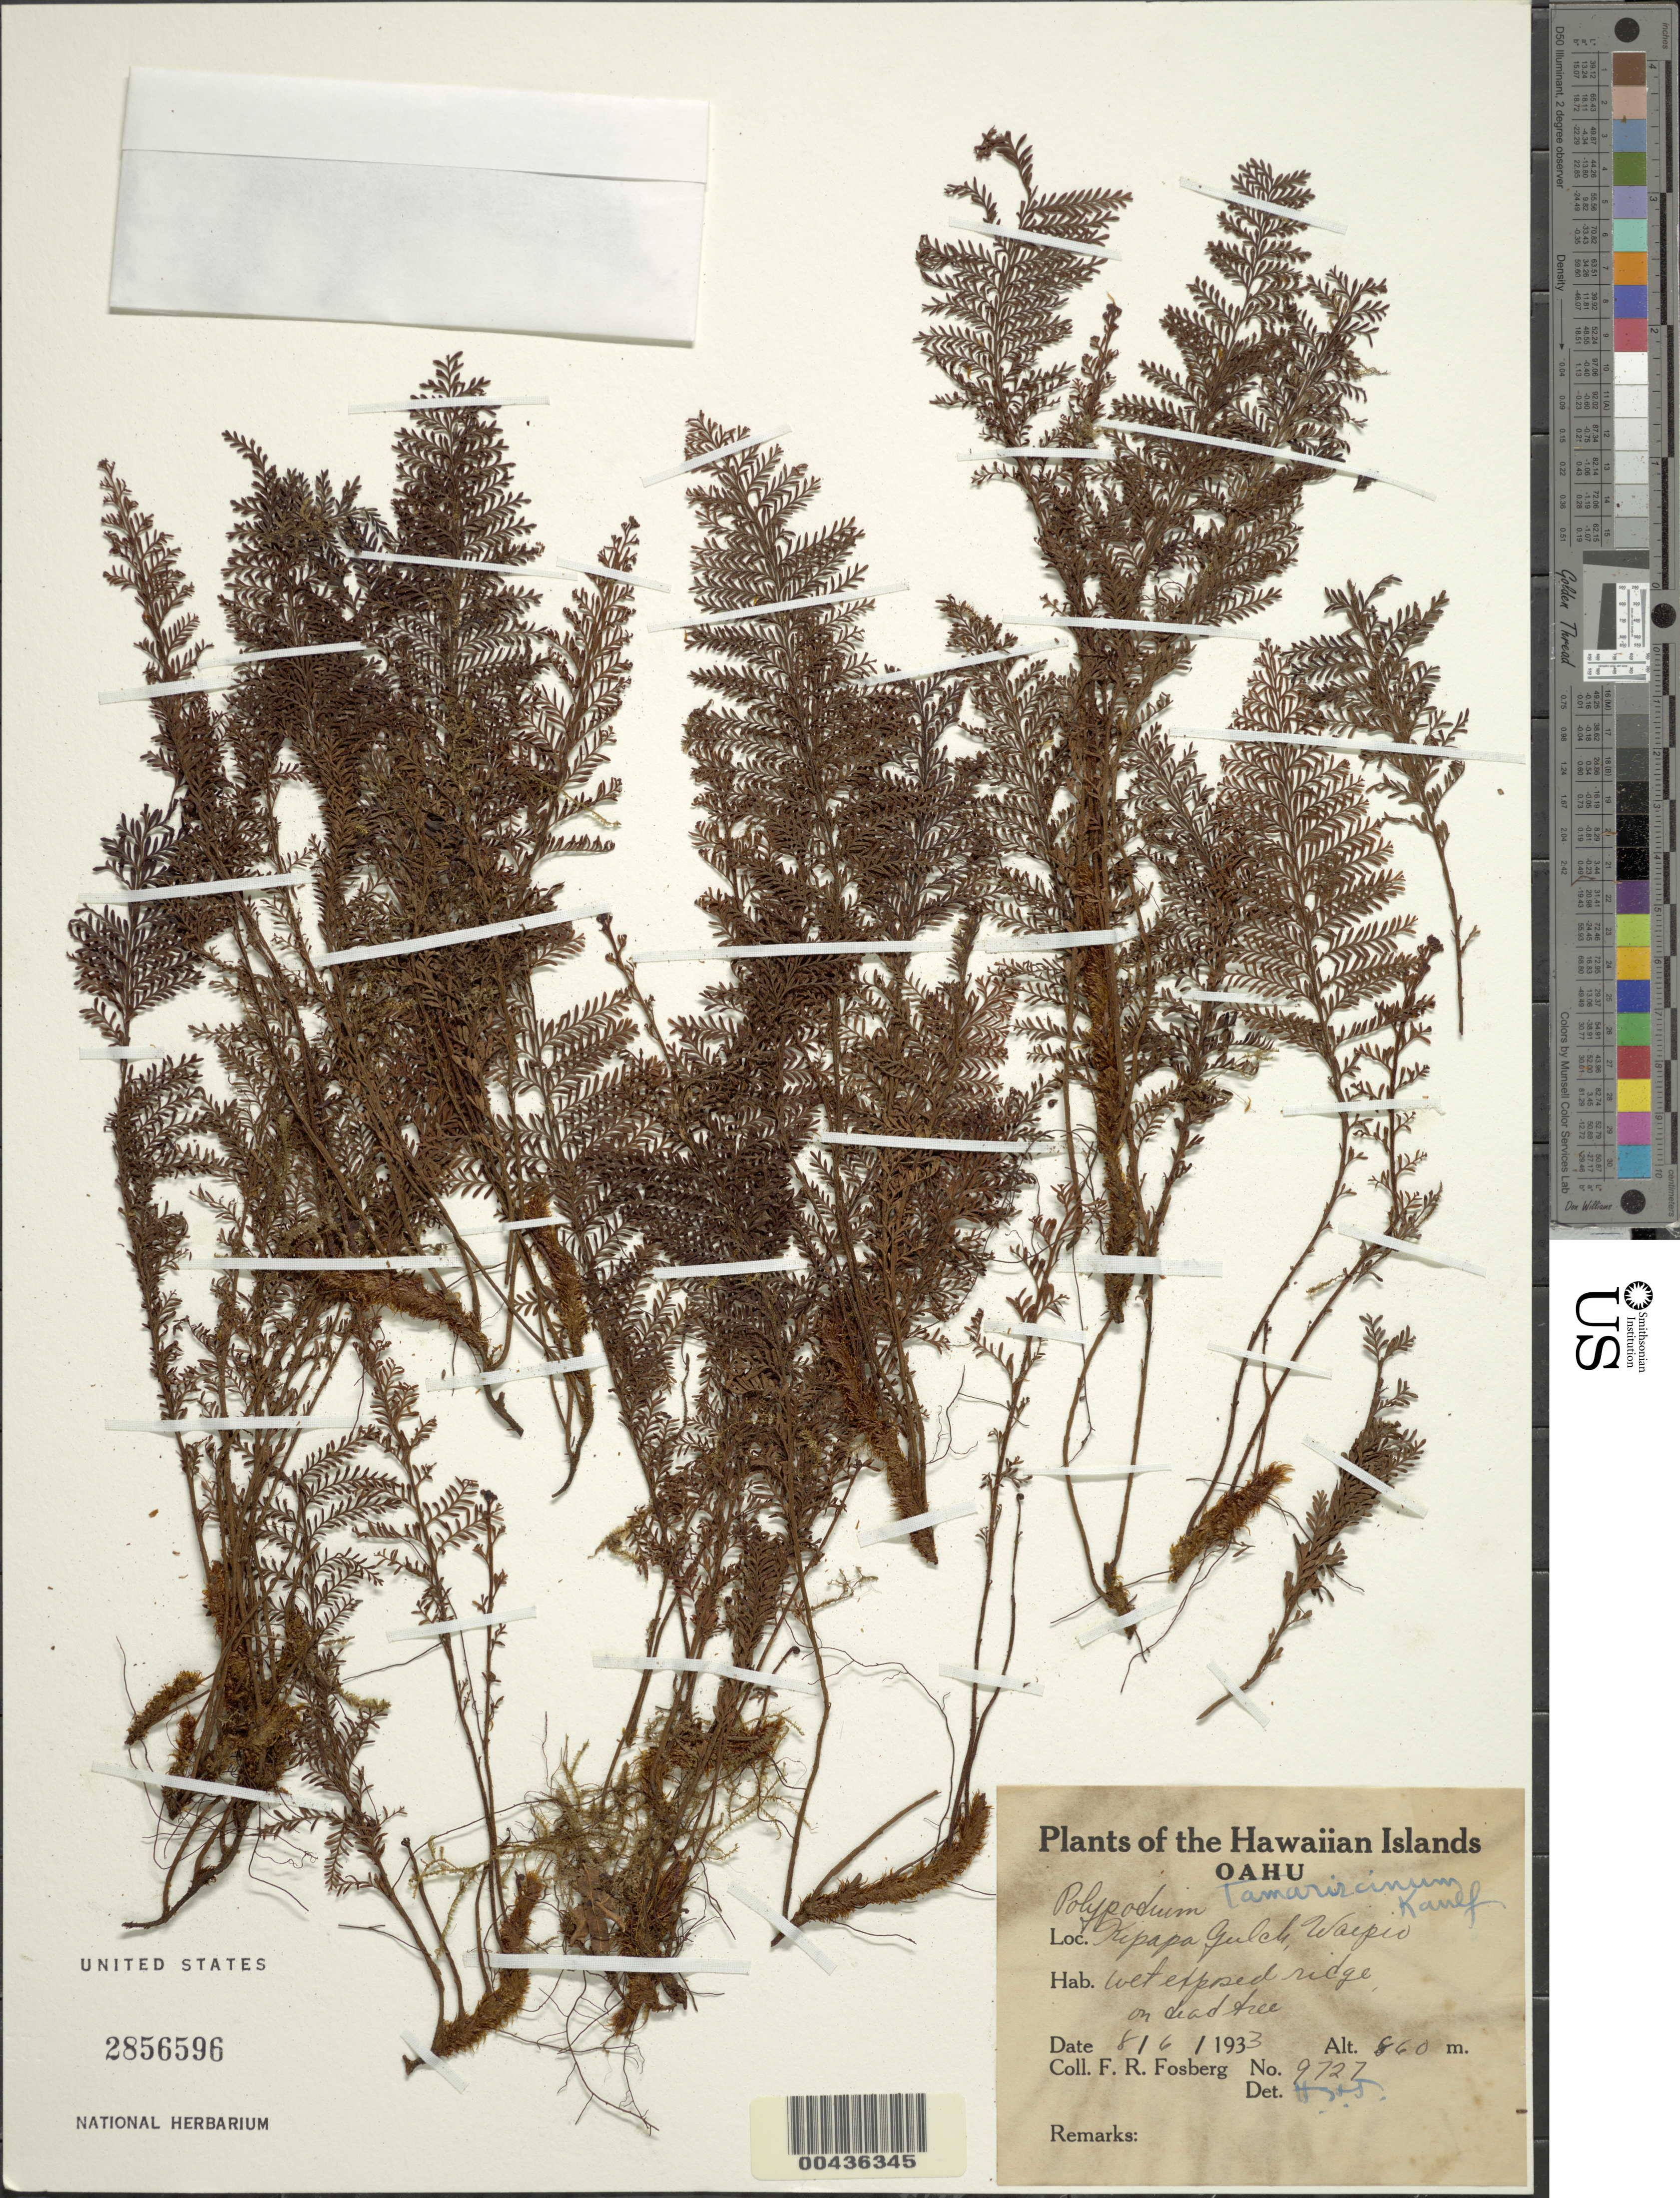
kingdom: Plantae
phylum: Tracheophyta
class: Polypodiopsida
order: Polypodiales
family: Polypodiaceae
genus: Adenophorus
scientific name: Adenophorus tamariscinus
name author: Hook. & Grev.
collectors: F. R. Fosberg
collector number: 9727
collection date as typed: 6 Aug 1933 or 8 Jun 1933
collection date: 1933-06-08 or 1933-08-06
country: United States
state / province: Hawaii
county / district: Honolulu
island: Oahu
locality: Kipapa Gulch, Waipio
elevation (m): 860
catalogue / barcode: US 2856596